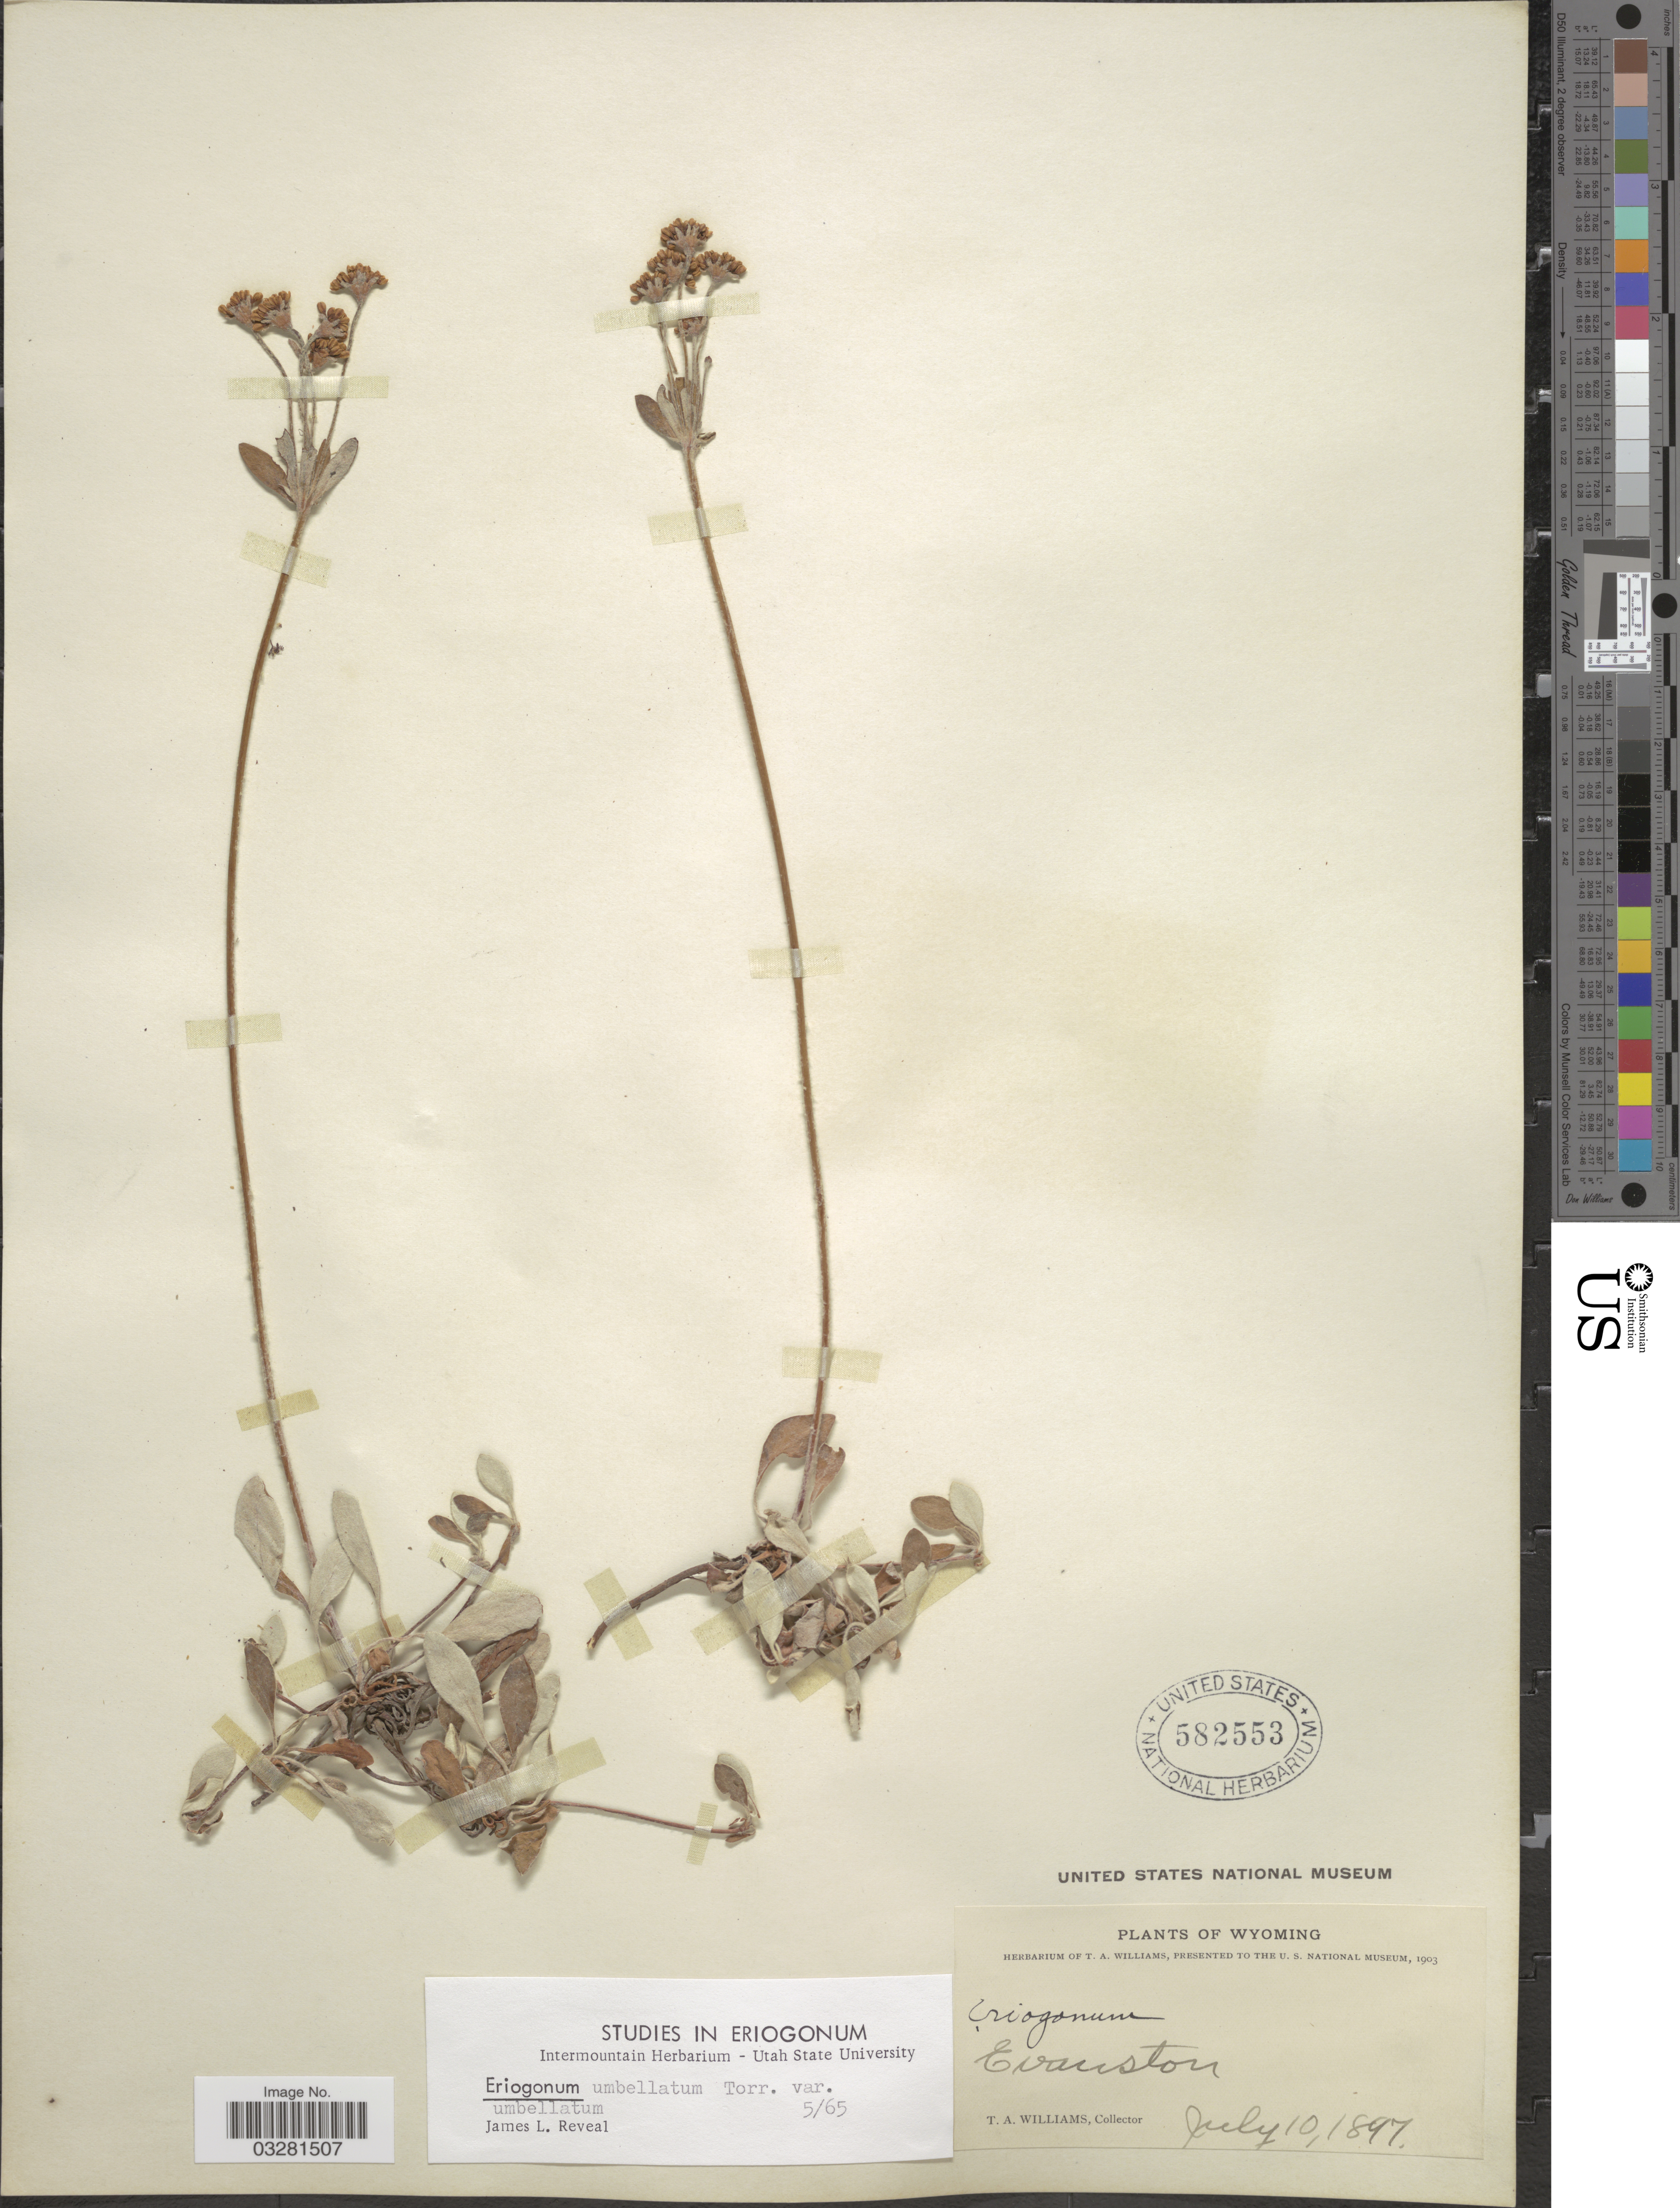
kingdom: Plantae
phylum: Tracheophyta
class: Magnoliopsida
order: Caryophyllales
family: Polygonaceae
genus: Eriogonum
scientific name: Eriogonum umbellatum var. umbellatum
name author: Torr.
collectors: T. Williams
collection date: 1897-07-10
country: United States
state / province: Wyoming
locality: Evanston.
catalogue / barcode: US 582553